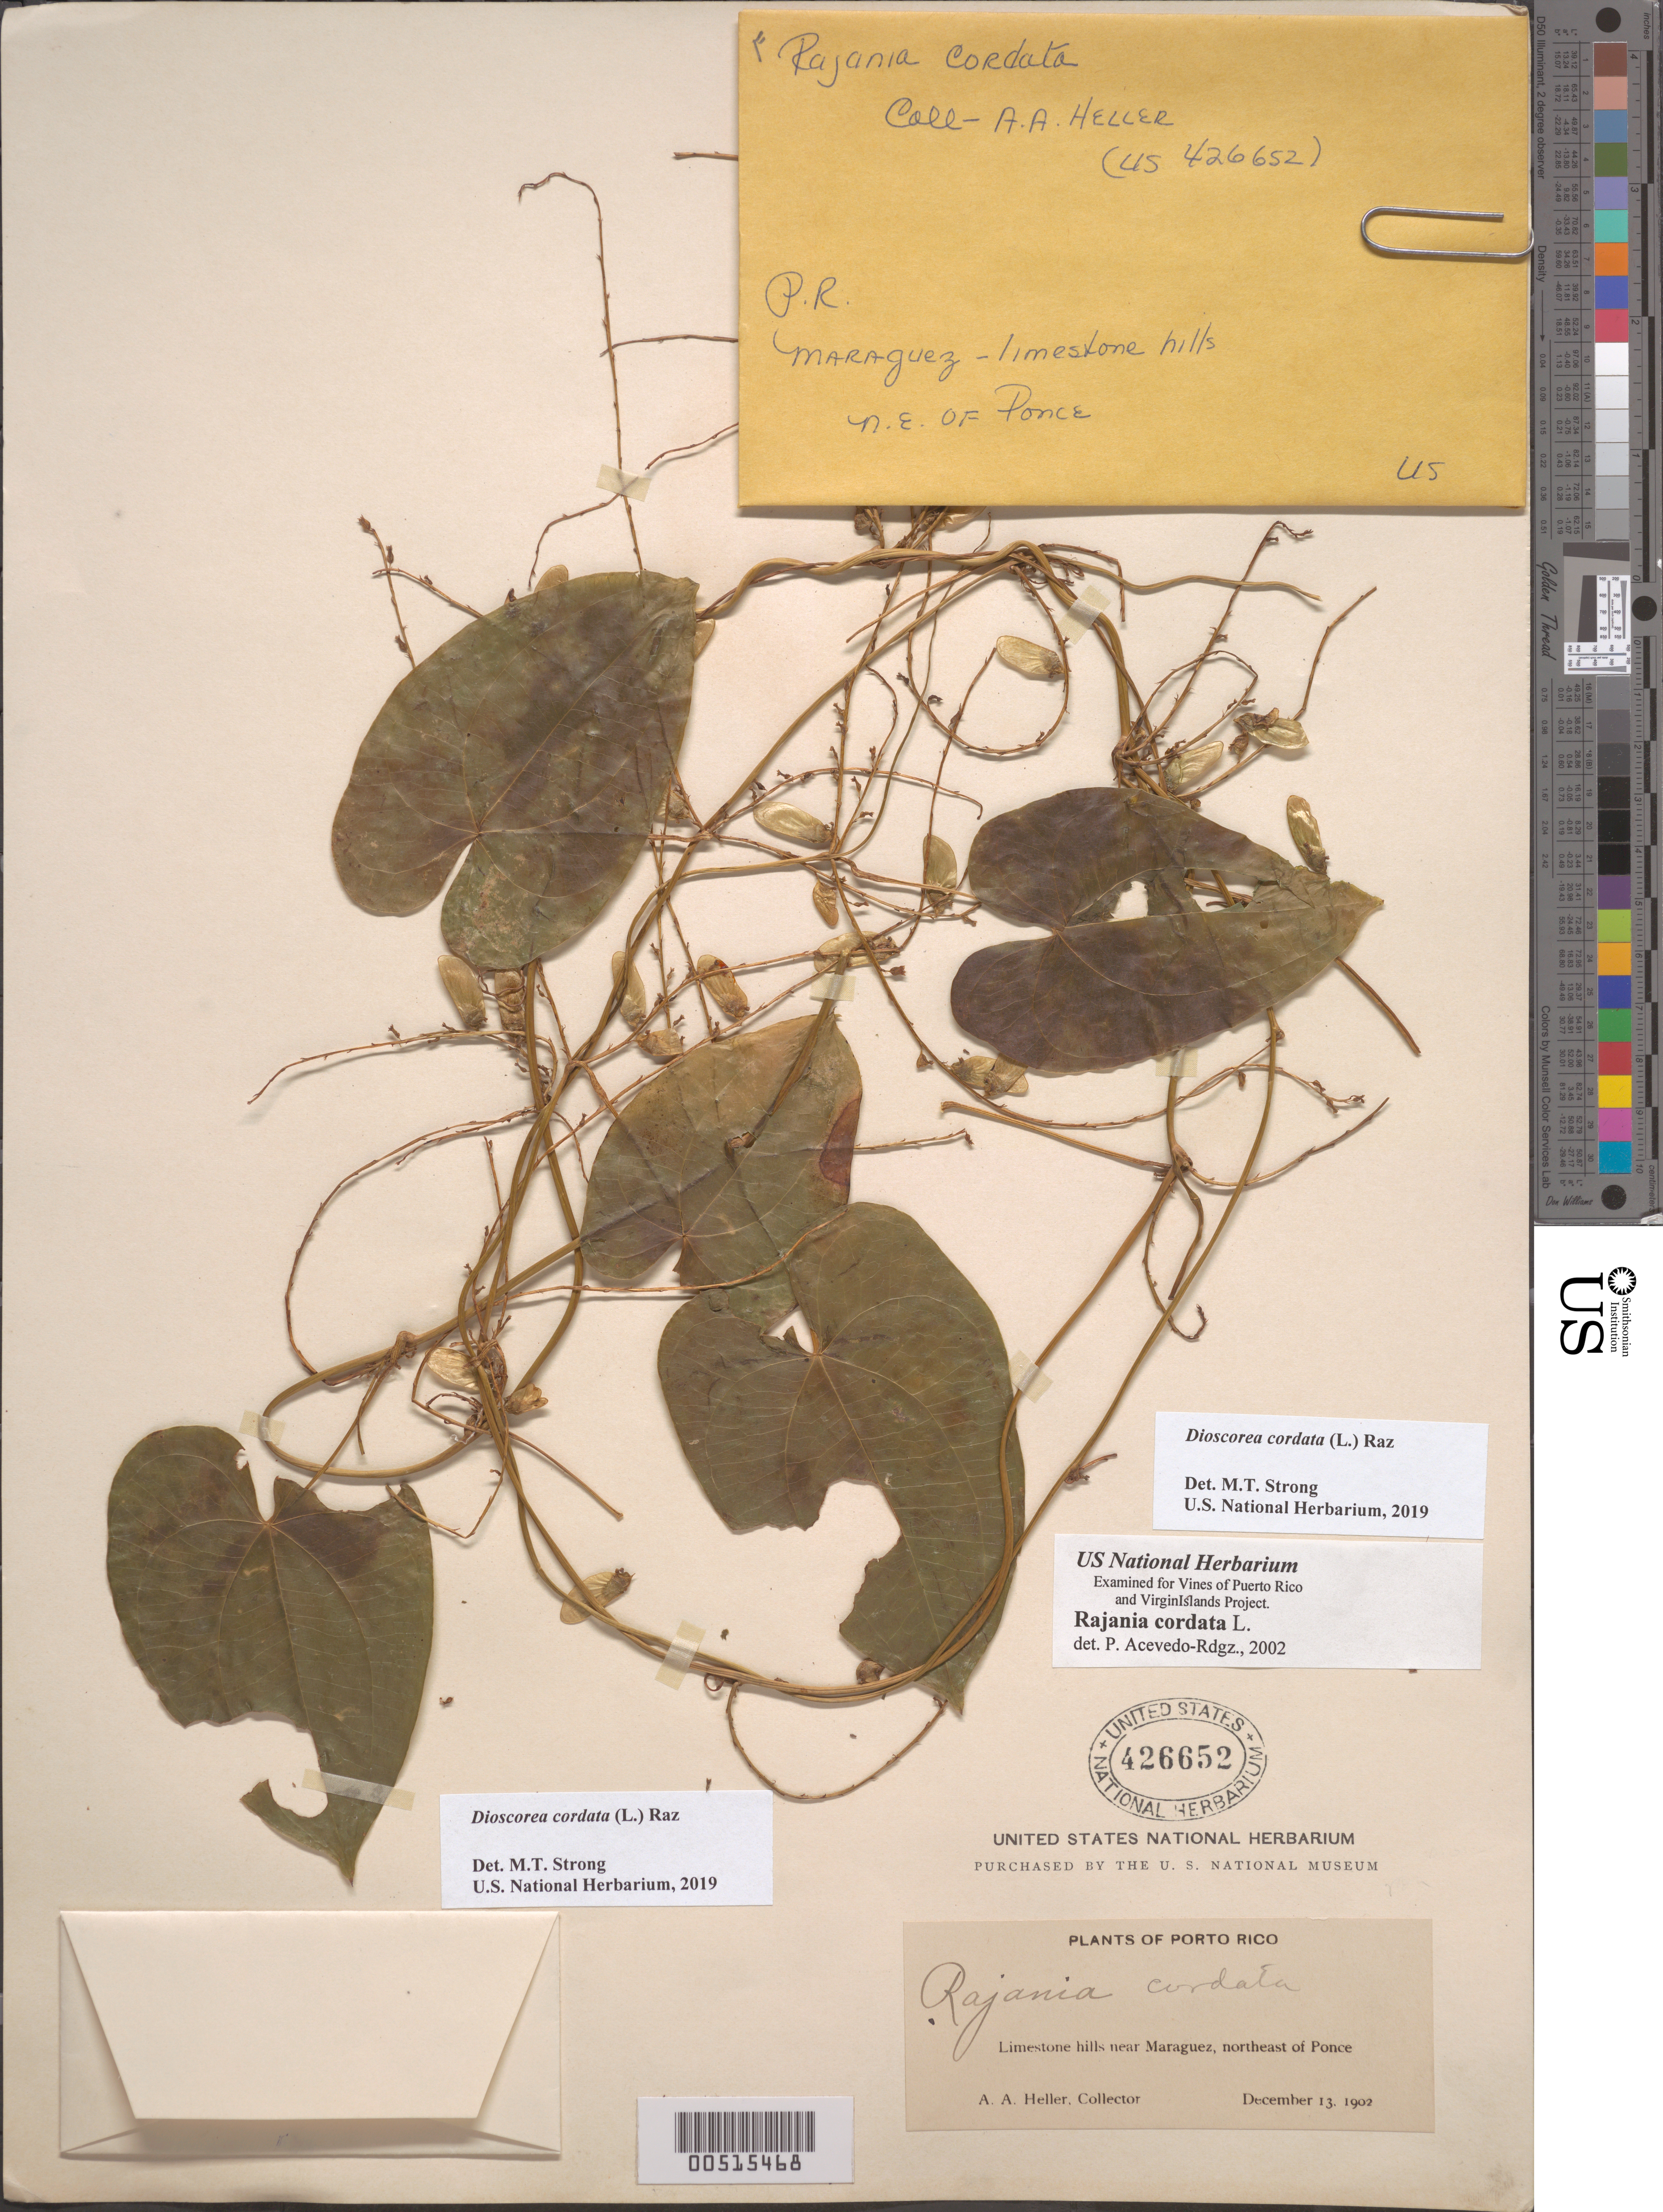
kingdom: Plantae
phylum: Tracheophyta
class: Liliopsida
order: Dioscoreales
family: Dioscoreaceae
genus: Dioscorea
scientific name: Dioscorea cordata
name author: (L.) Raz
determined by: Strong, M. T., (US), Smithsonian Institution - National Museum of Natural History (UNITED STATES)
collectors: A. A. Heller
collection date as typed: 13 Dec 1902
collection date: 1902-12-13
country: Puerto Rico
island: Greater Antilles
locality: near Mayaguez, NE of Ponce. Limestone hills.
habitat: Limestone hills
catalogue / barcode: US 426652